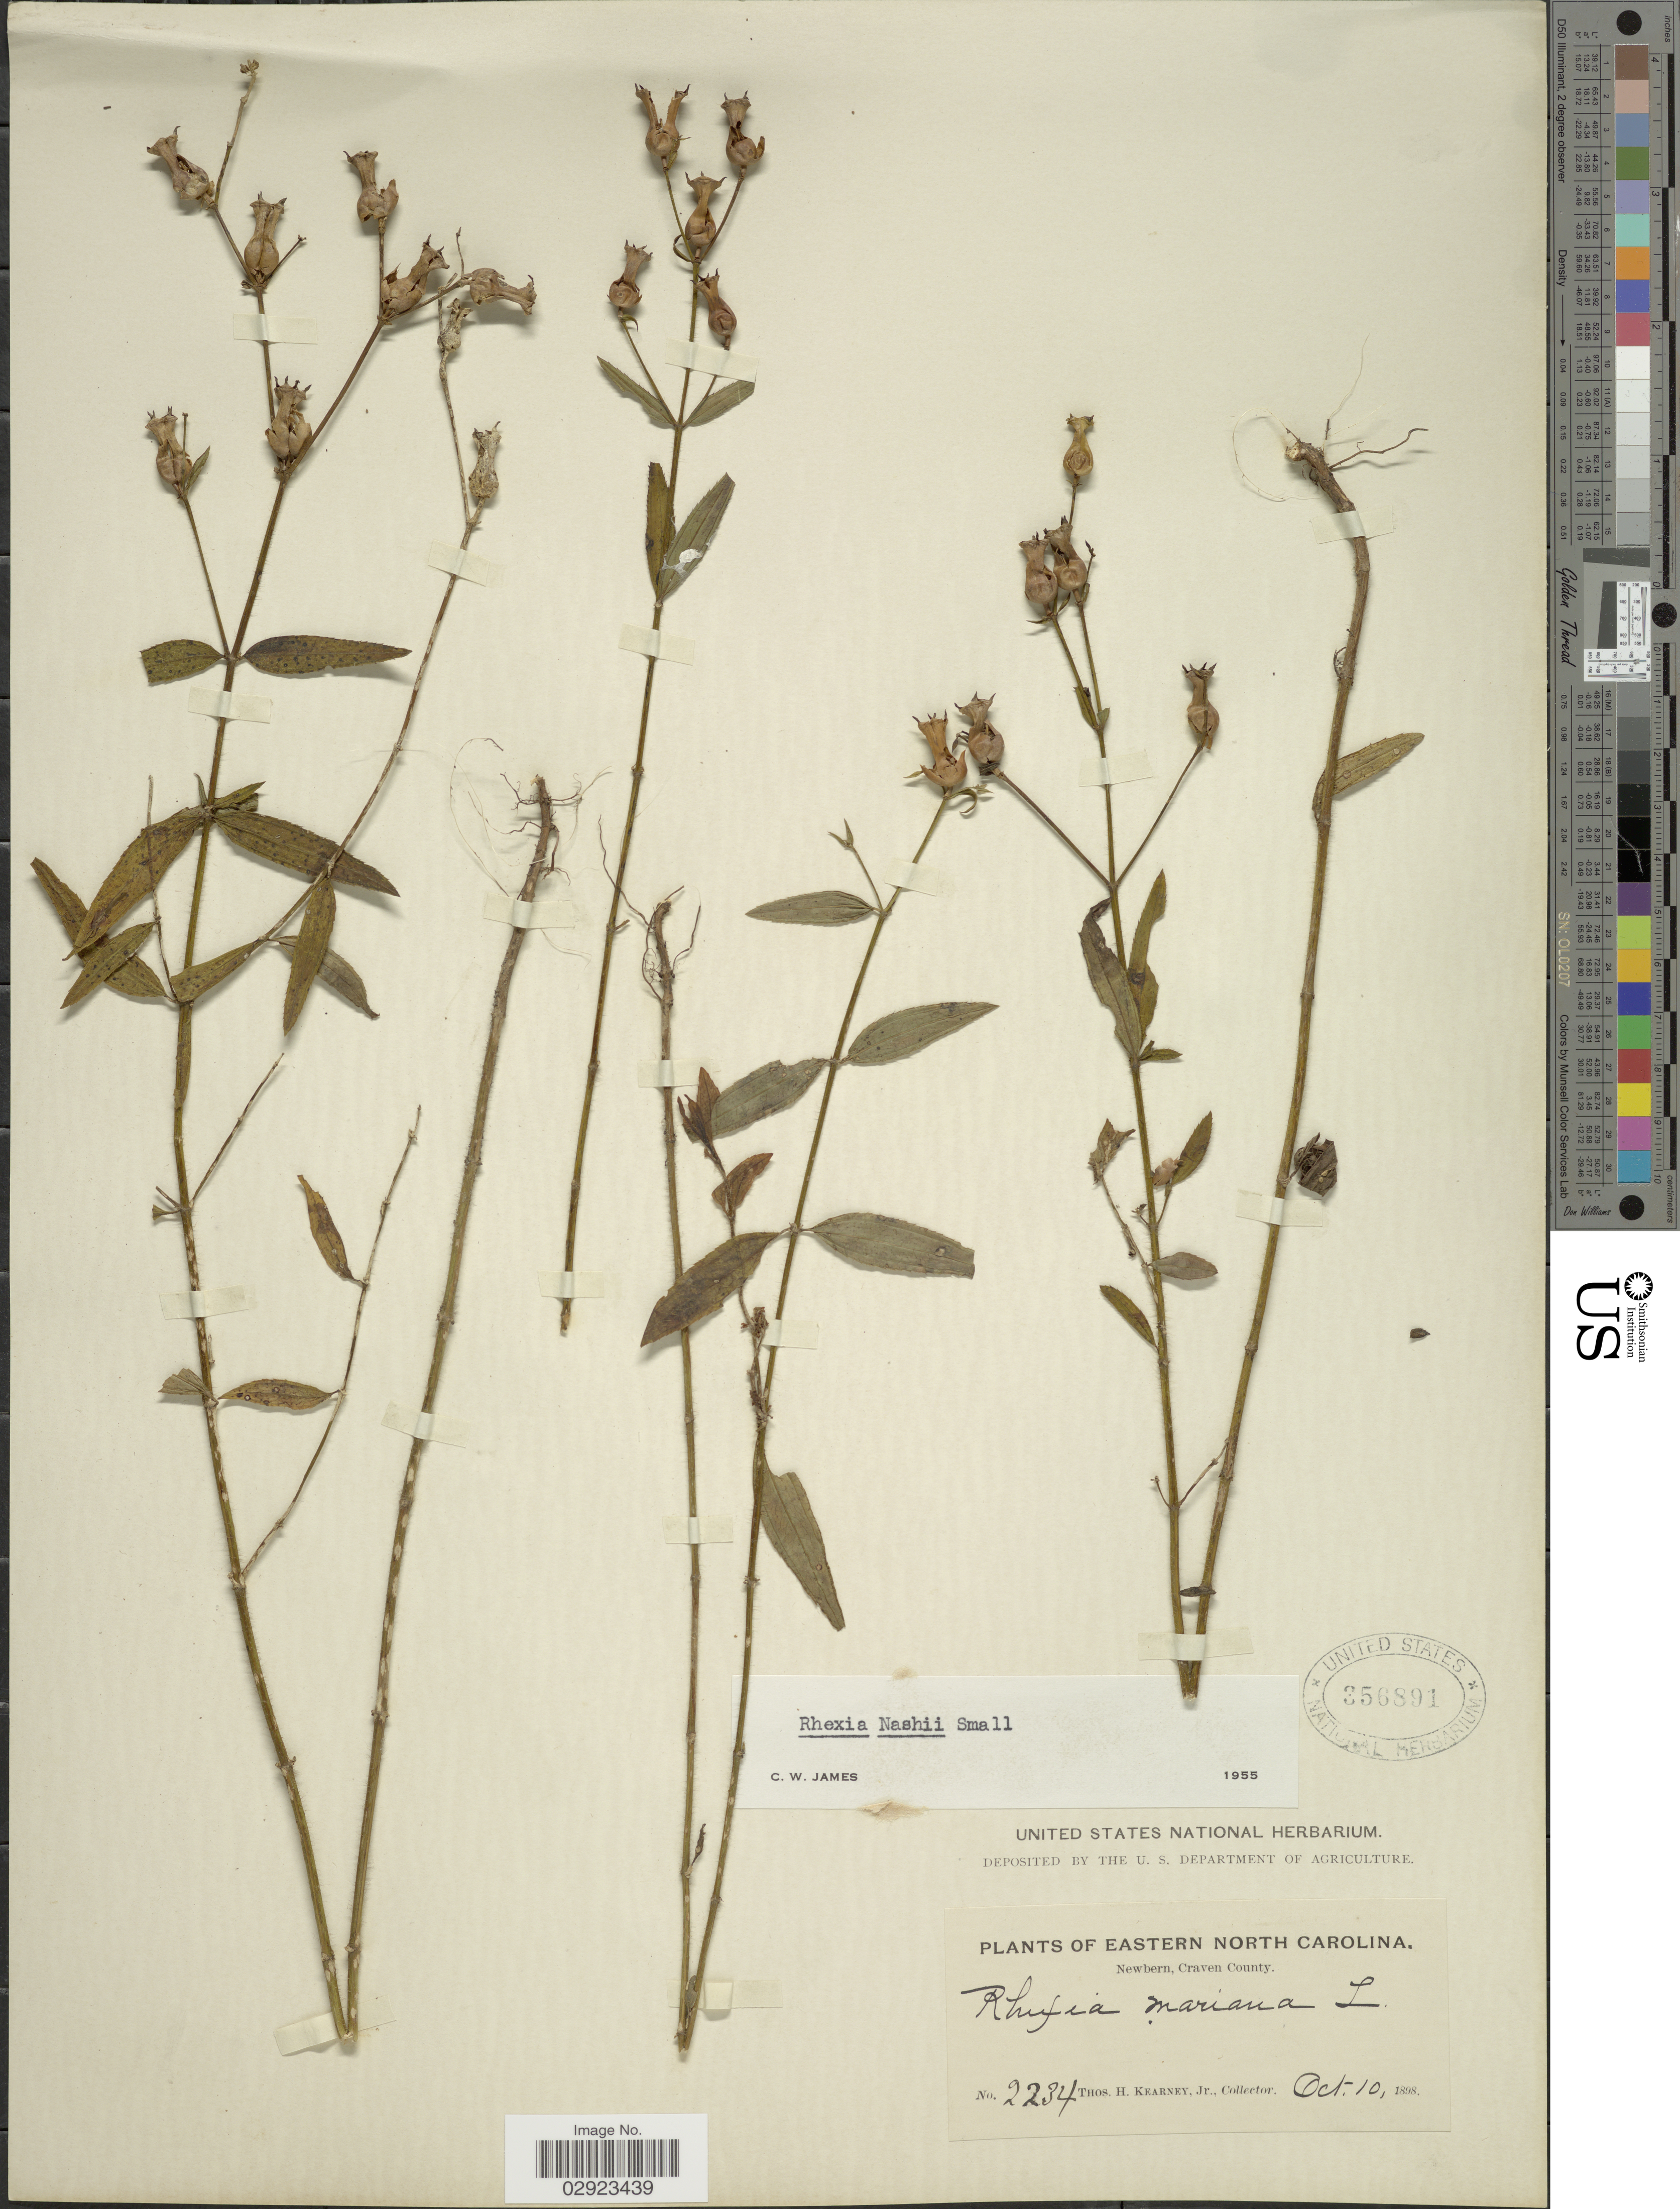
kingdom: Plantae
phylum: Tracheophyta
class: Magnoliopsida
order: Myrtales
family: Melastomataceae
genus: Rhexia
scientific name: Rhexia nashii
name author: Small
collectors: T. H. Kearney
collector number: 2234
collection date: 1898-10-10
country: United States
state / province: North Carolina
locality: Eastern North Carolina, Newbern, Craven County.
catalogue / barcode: US 356891